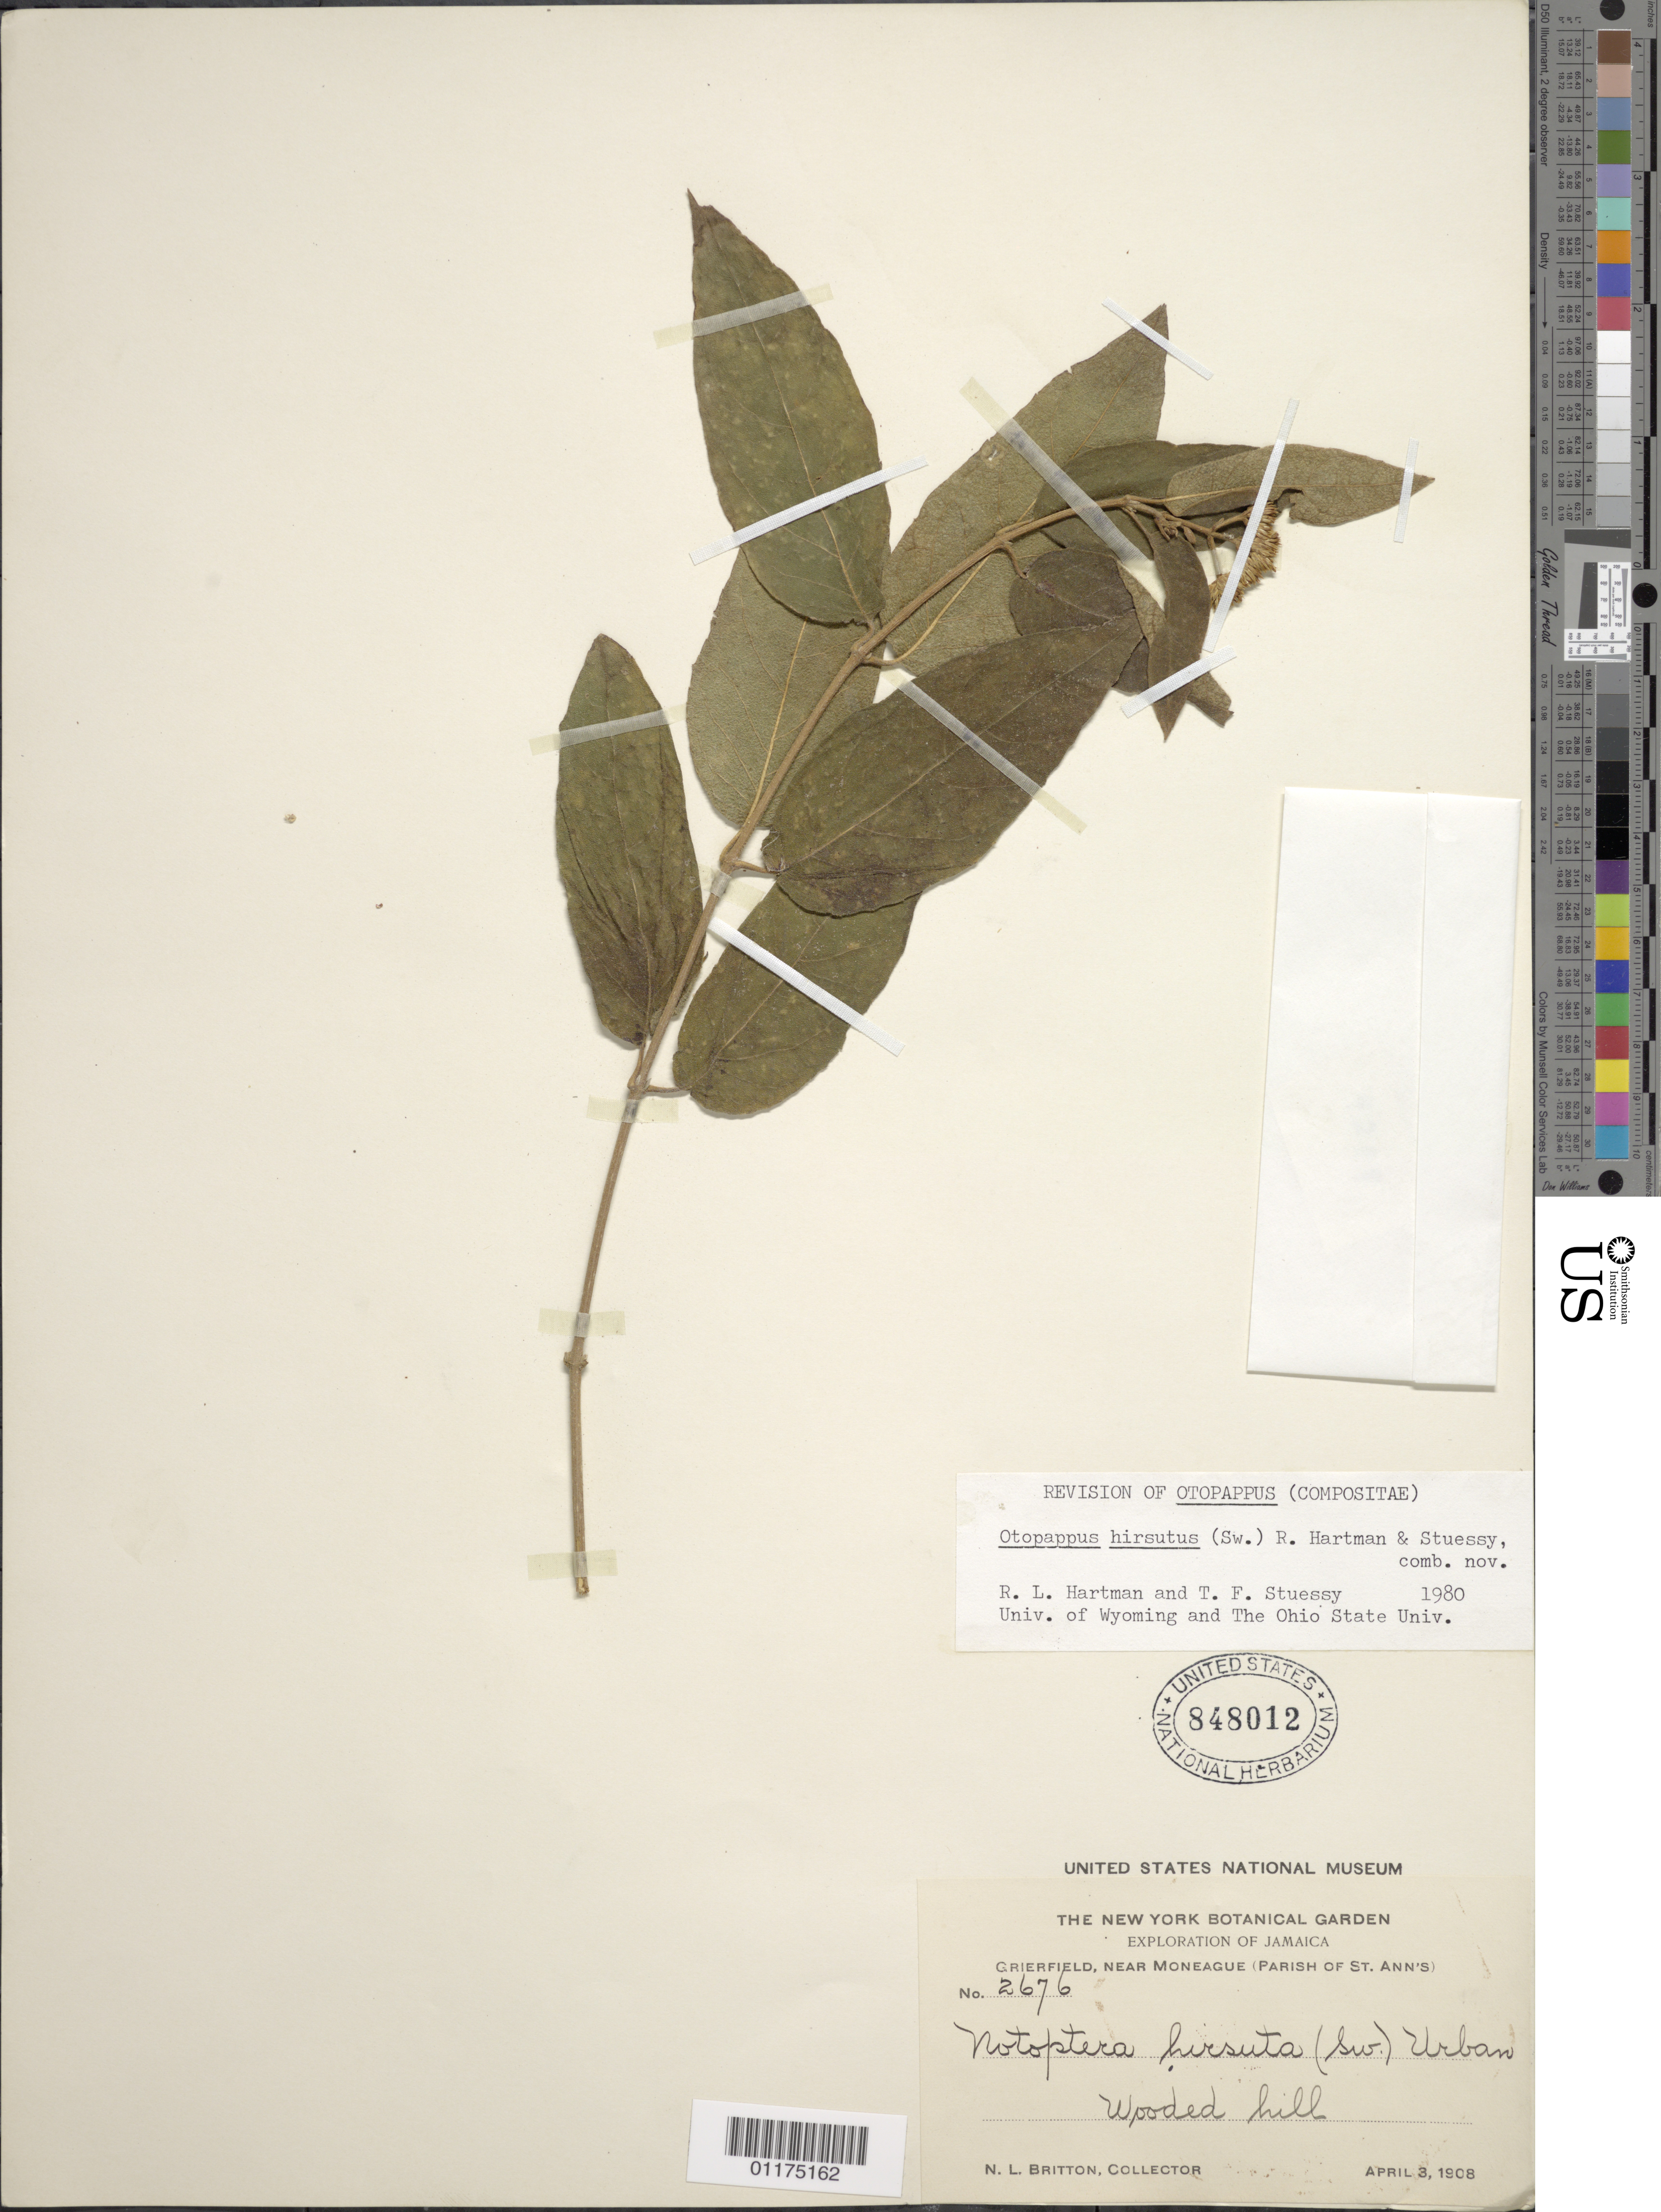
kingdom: Plantae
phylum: Tracheophyta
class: Magnoliopsida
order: Asterales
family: Asteraceae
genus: Otopappus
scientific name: Otopappus hirsutus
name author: (Sw.) R.L. Hartm. & Stuessy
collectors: N. Britton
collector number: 2676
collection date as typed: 03 Apr 1908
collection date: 1908-04-03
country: Jamaica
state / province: Saint Ann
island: Jamaica I.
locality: Grierfield, near Moneague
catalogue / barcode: US 848012